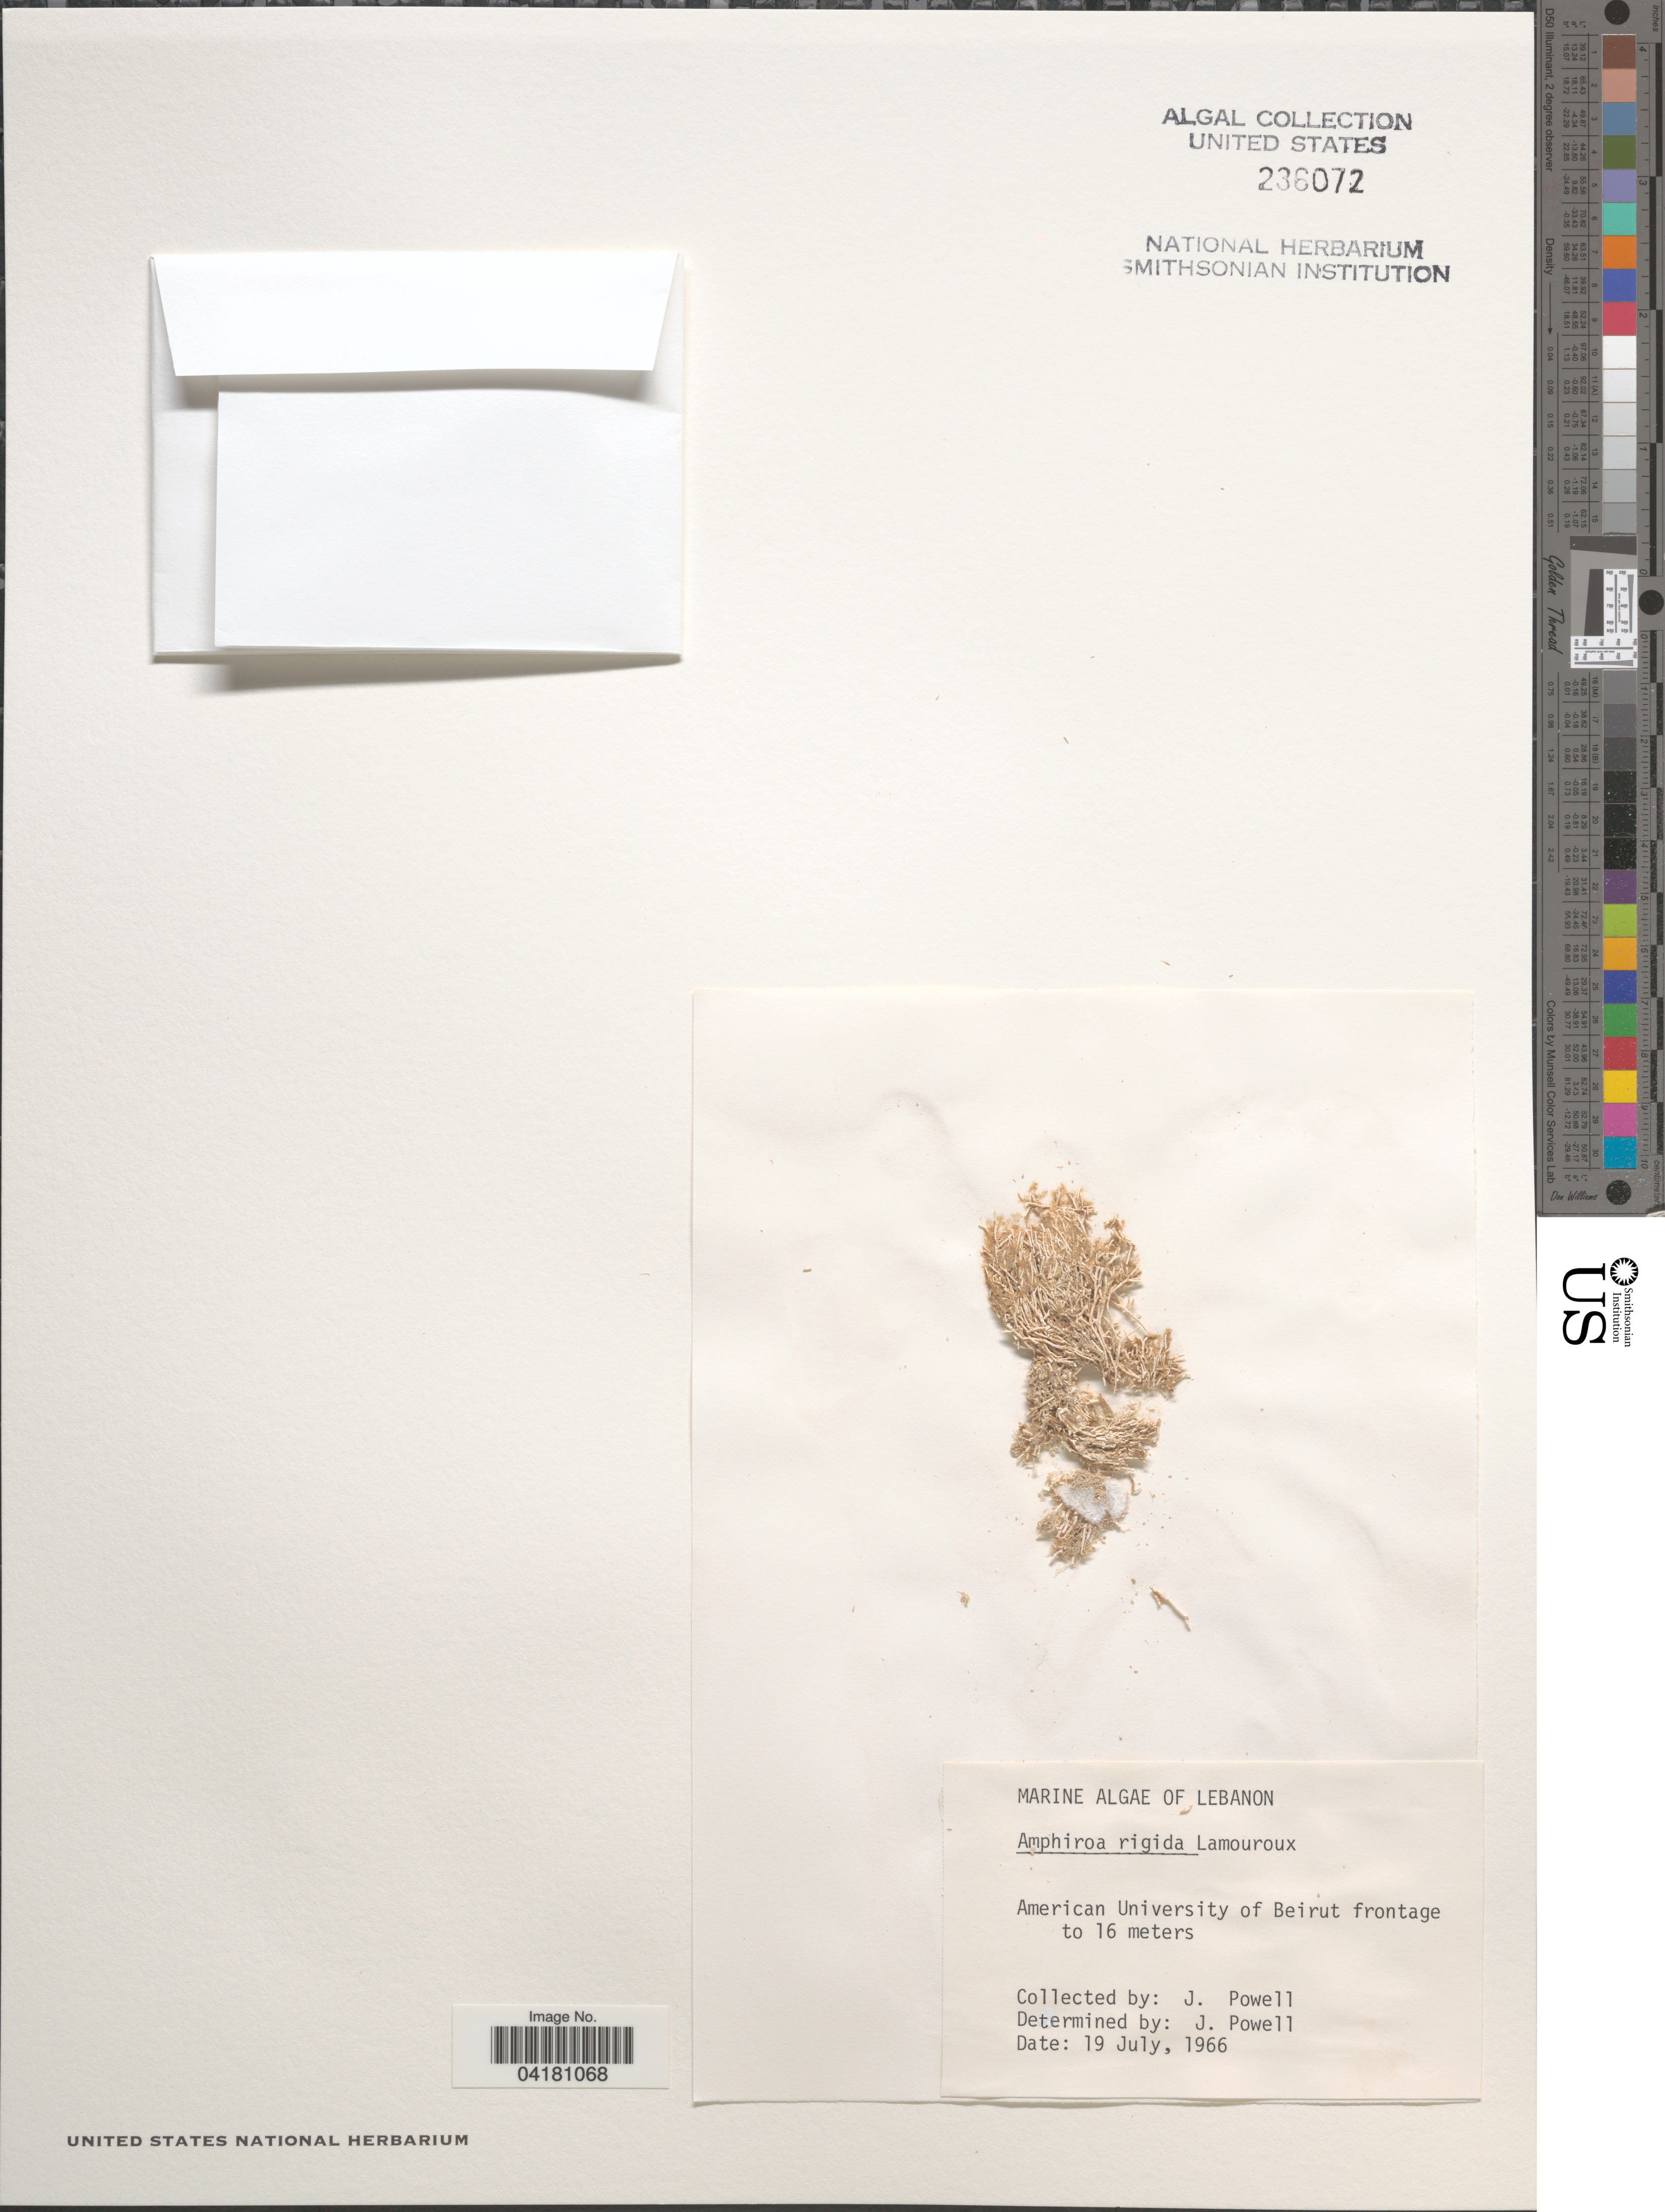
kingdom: Plantae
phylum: Rhodophyta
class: Florideophyceae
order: Corallinales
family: Lithophyllaceae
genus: Amphiroa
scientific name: Amphiroa rigida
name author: W.R. Taylor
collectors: J. Powell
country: Lebanon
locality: American University of Beirut frontage to 16 meters.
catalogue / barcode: US 236072